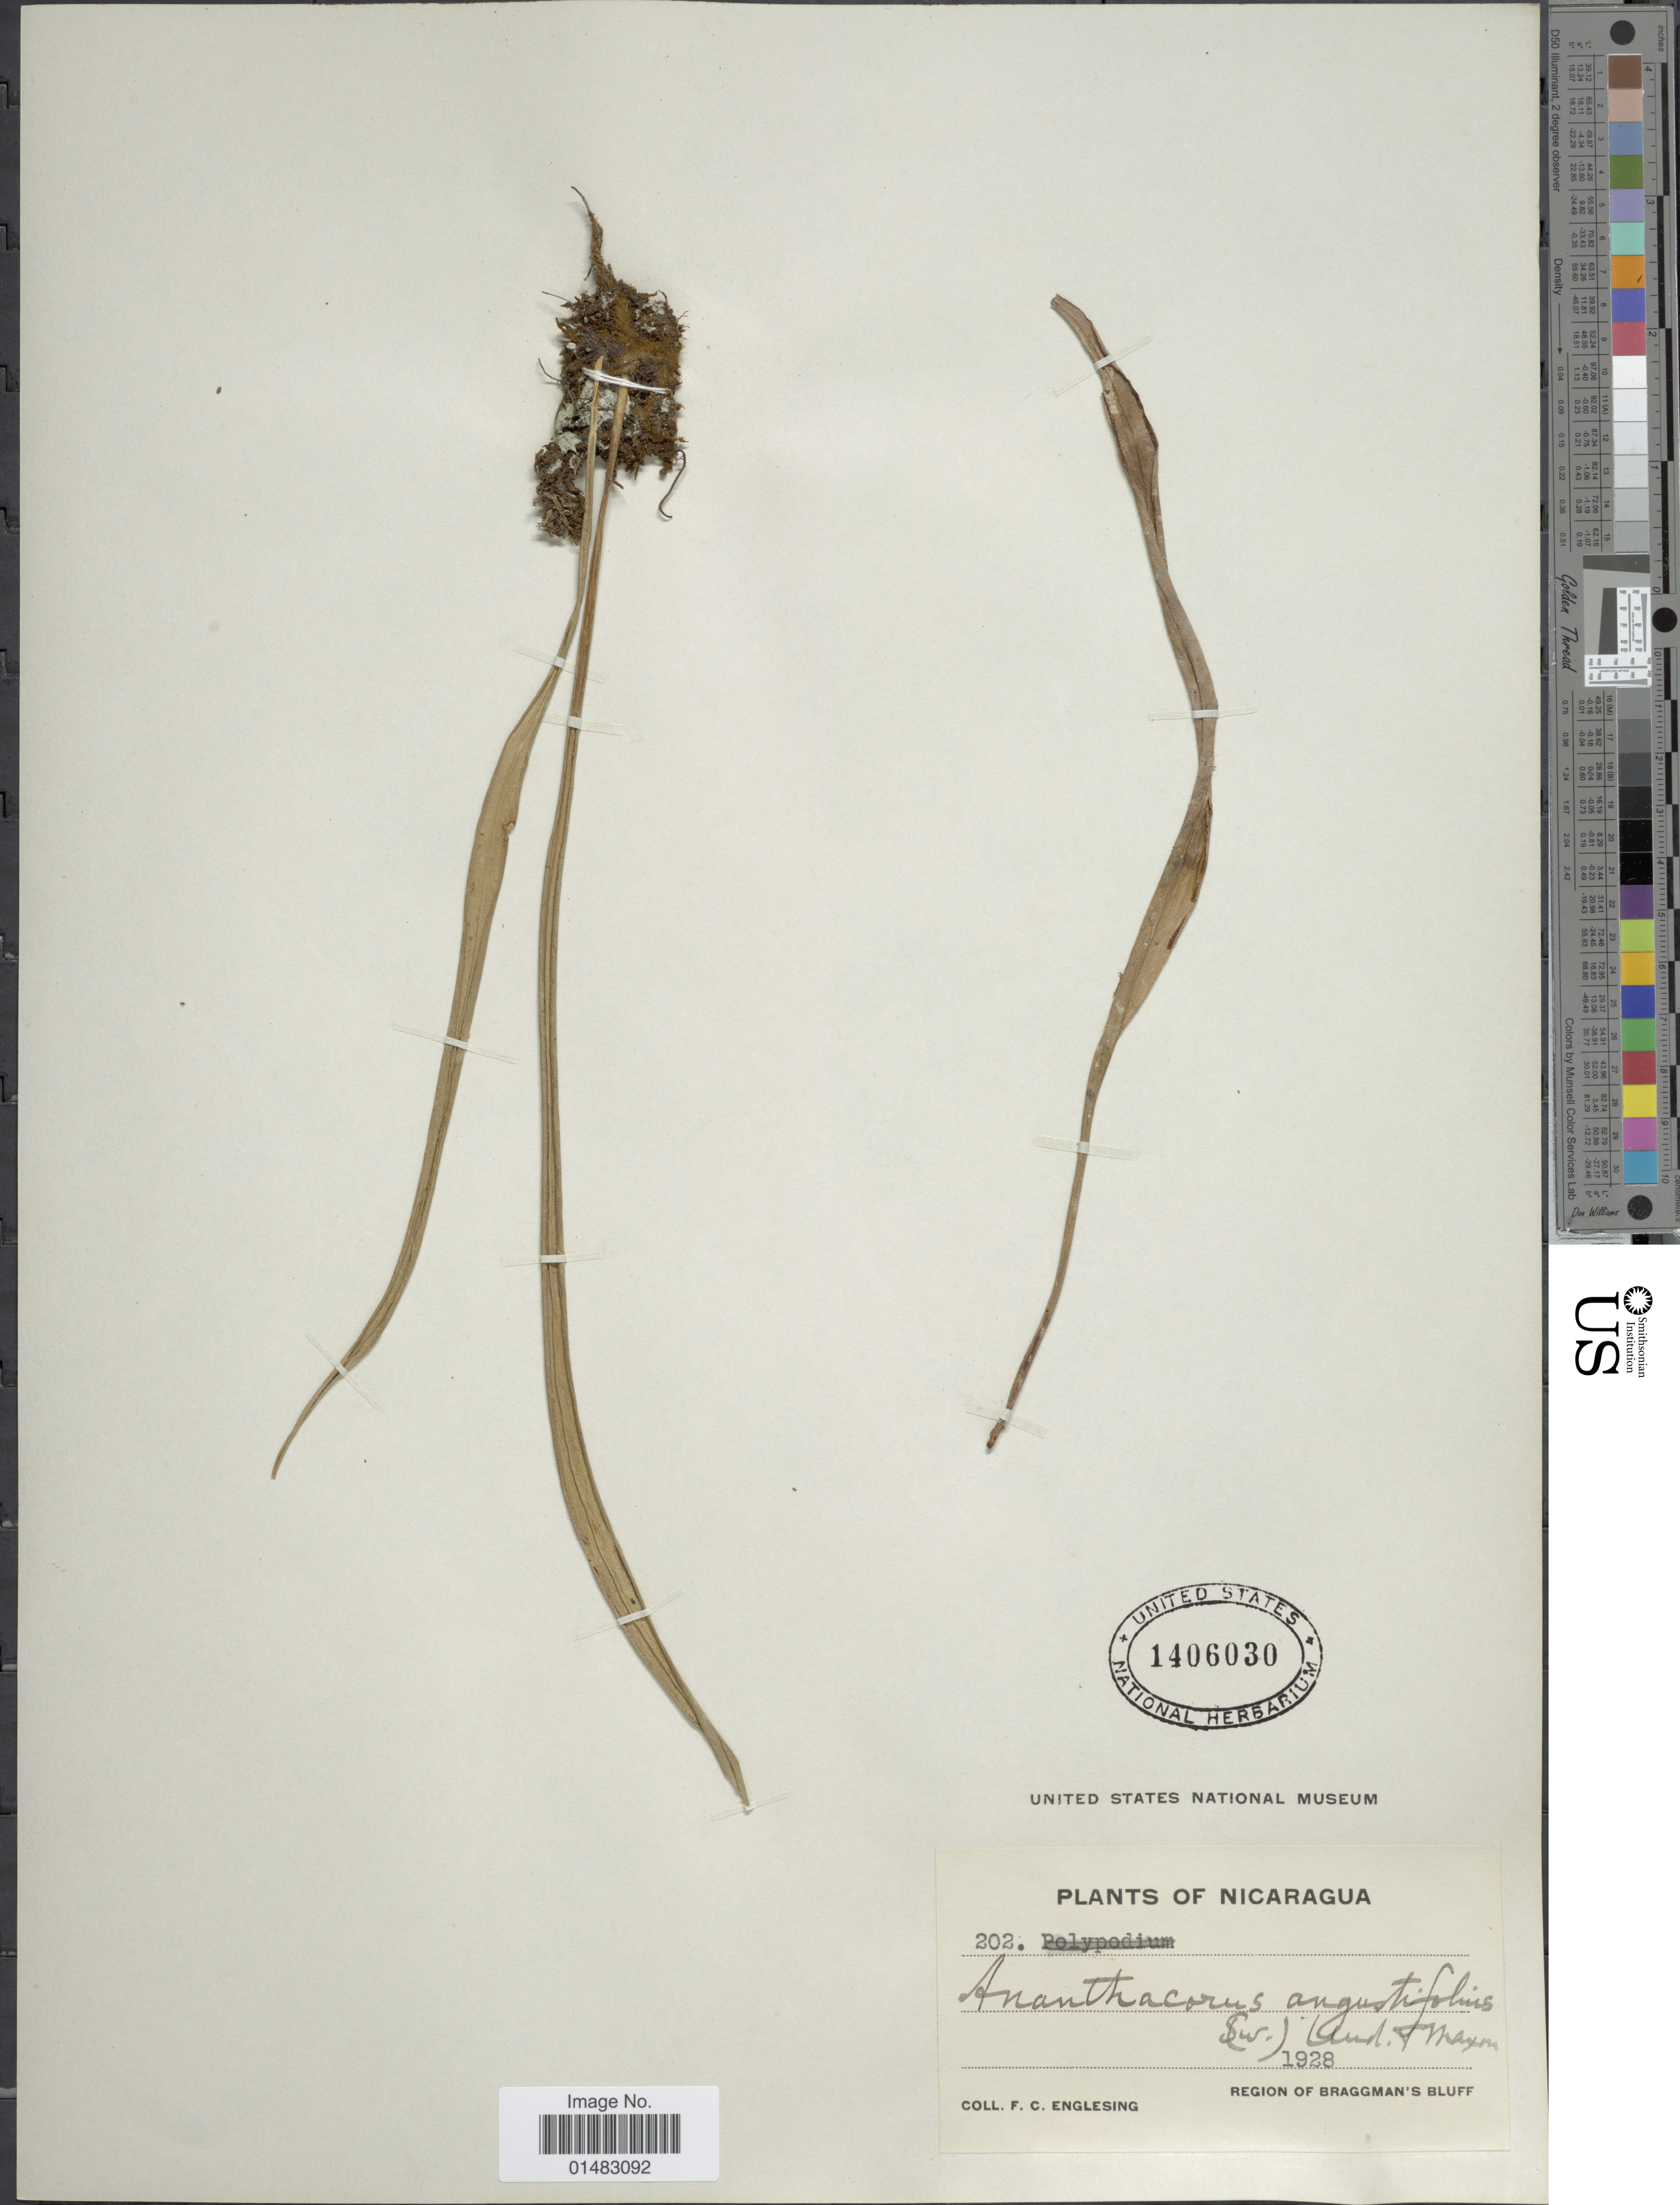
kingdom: Plantae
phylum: Tracheophyta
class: Polypodiopsida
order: Polypodiales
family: Pteridaceae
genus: Ananthacorus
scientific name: Ananthacorus angustifolius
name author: (Sw.) Underw. & Maxon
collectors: F. Englesing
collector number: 202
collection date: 1928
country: Nicaragua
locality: Region of Braggman's Bluff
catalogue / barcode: US 1406030